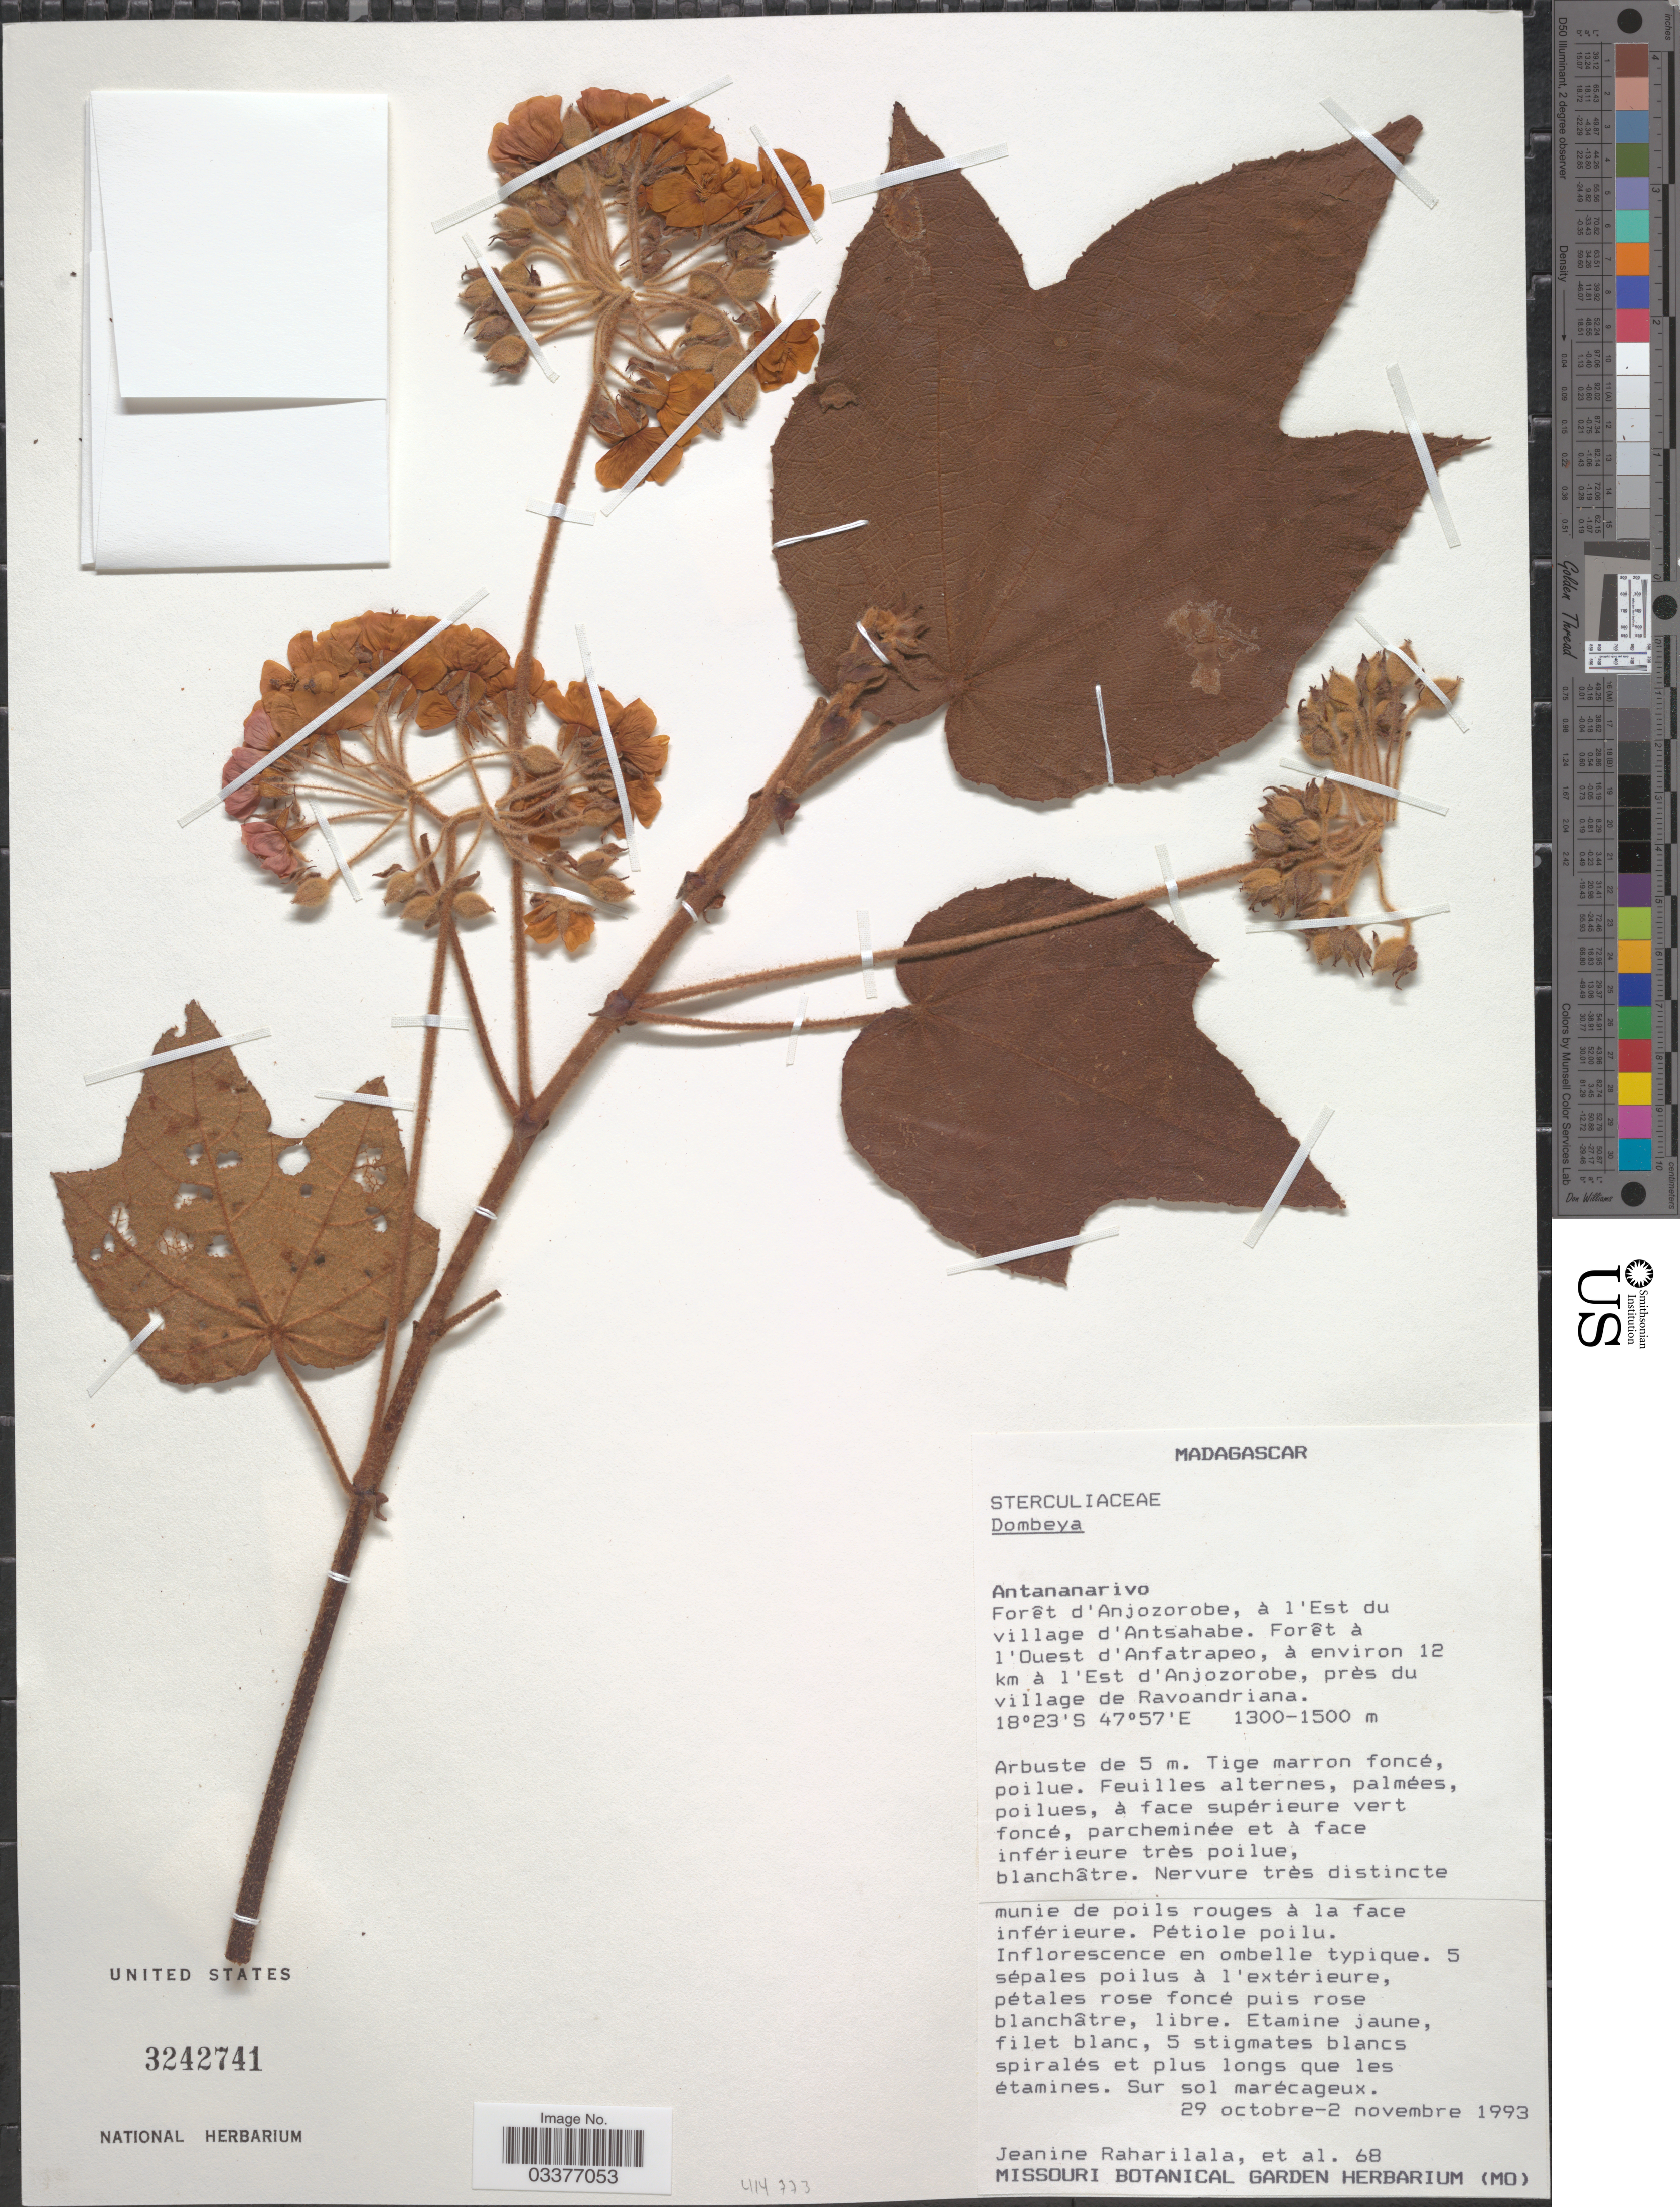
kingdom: Plantae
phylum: Tracheophyta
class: Magnoliopsida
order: Malvales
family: Malvaceae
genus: Dombeya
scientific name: Dombeya sp.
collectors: J. I. Raharilala & et al.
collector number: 68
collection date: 1993-10-29/1993-11-02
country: Madagascar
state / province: Analamanga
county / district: Anjozorobe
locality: Forêt d'Anjozorobe, à l'Est du village d'Antsahabe. Forêt à l'Ouest d'Anfatrapeo, à environ 12 km à l'Est d'Anjozorobe, près du village de Ravoandriana.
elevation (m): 1300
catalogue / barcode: US 3242741